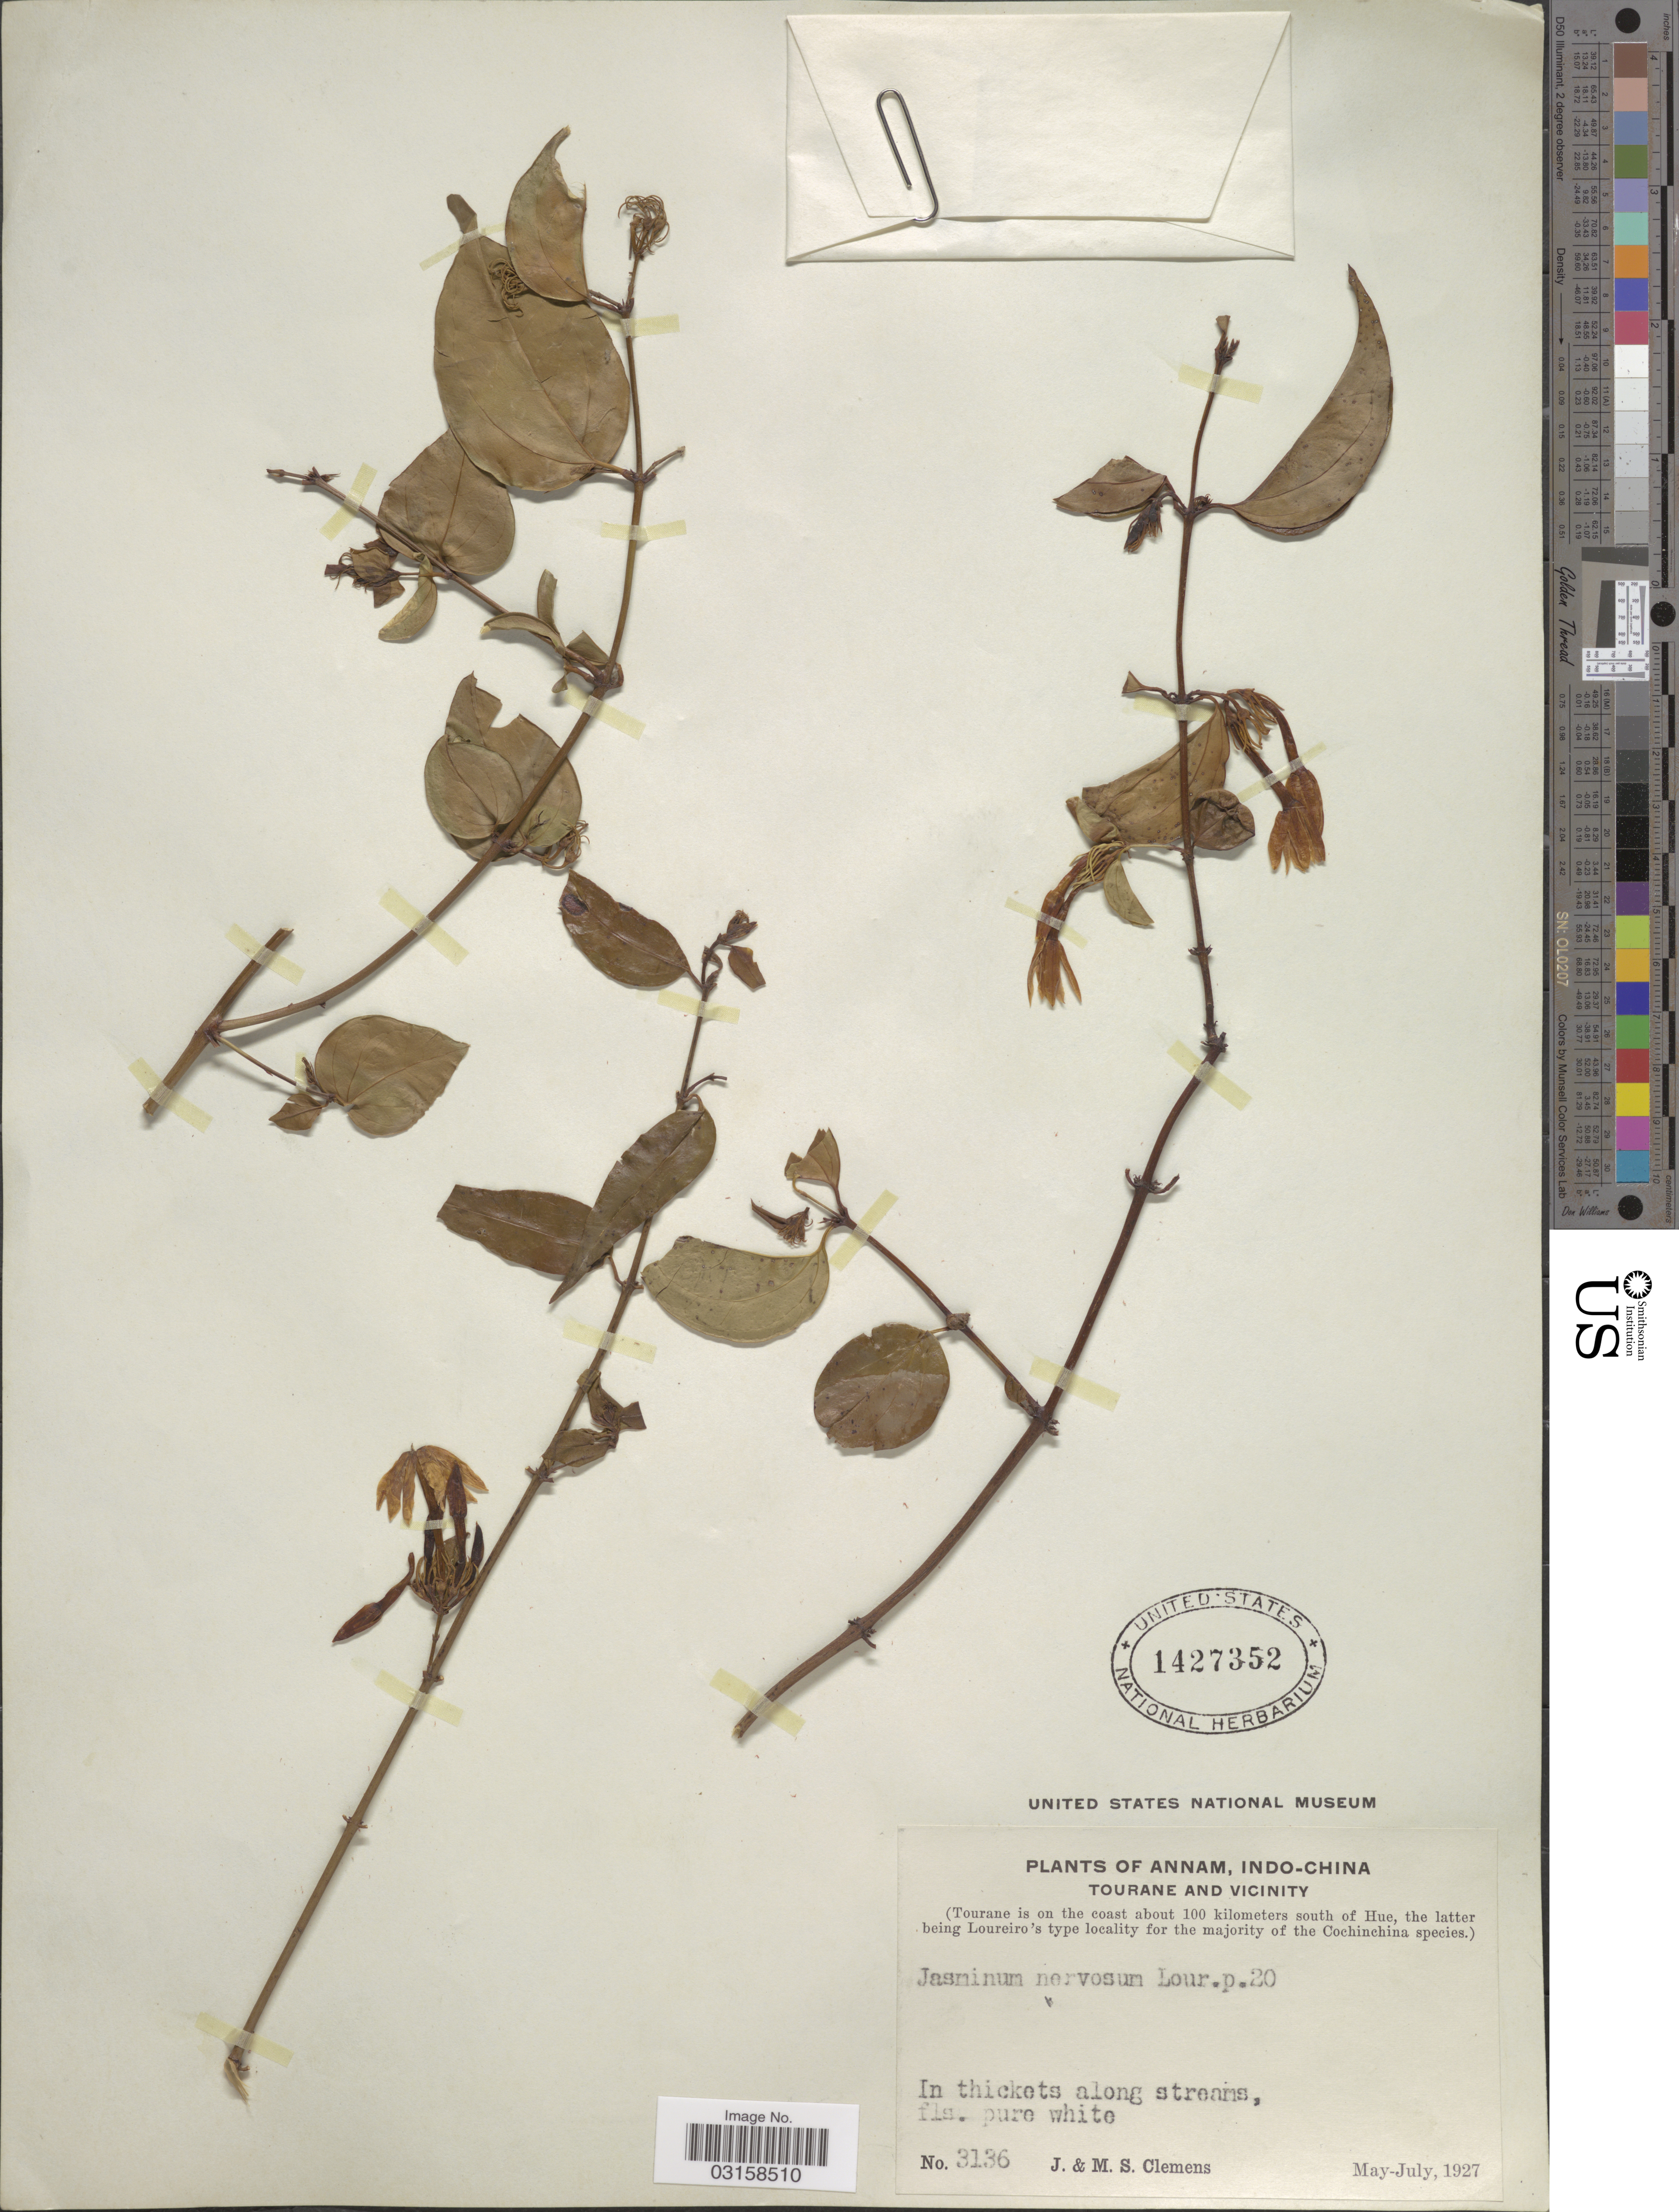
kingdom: Plantae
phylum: Tracheophyta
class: Magnoliopsida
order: Lamiales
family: Oleaceae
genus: Jasminum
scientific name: Jasminum nervosum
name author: Lour.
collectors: J. Clemens & M. S. Clemens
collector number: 3136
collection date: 1927-05/1927-07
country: Vietnam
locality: Annam. Tourane and vicinity. (Tourane is on the coast about 100 kilometers south of Hue).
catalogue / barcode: US 1427352